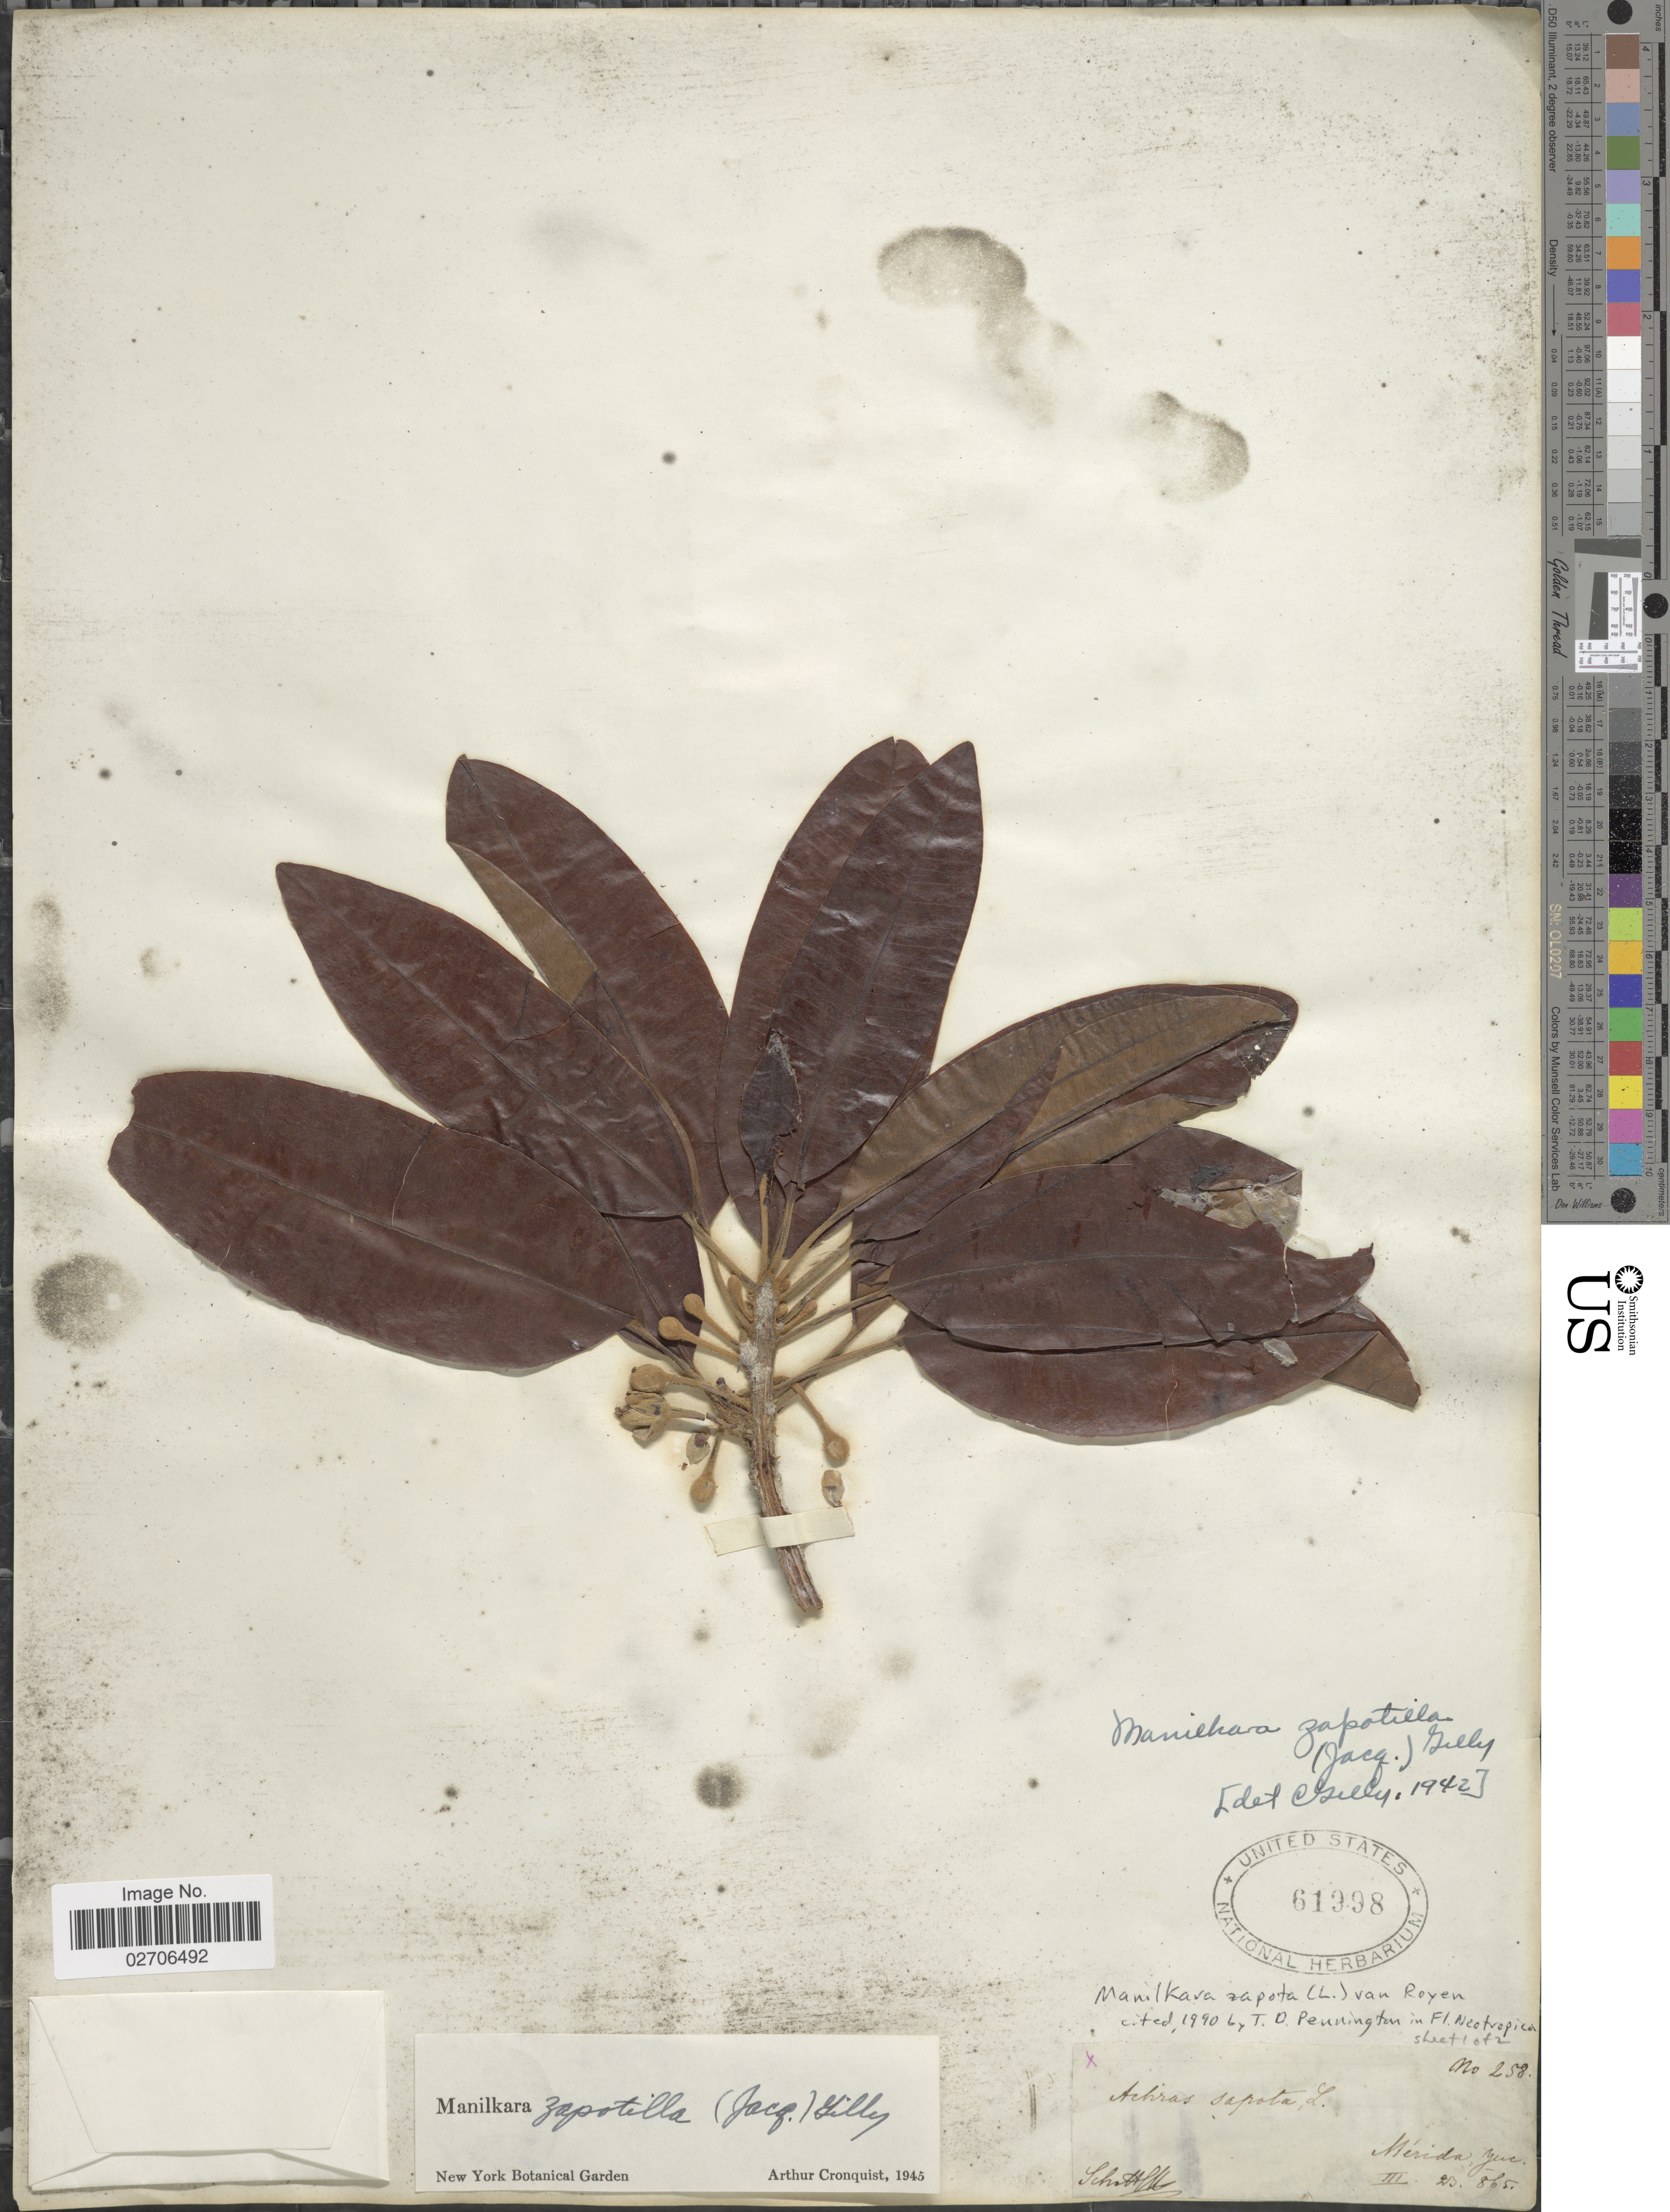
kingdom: Plantae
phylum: Tracheophyta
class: Magnoliopsida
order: Ericales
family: Sapotaceae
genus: Manilkara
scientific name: Manilkara zapota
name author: (L.) P. Royen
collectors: Schott, --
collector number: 258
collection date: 1865-03-23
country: Mexico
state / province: Yucatán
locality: Mérida, Yuc.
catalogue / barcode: US 61998